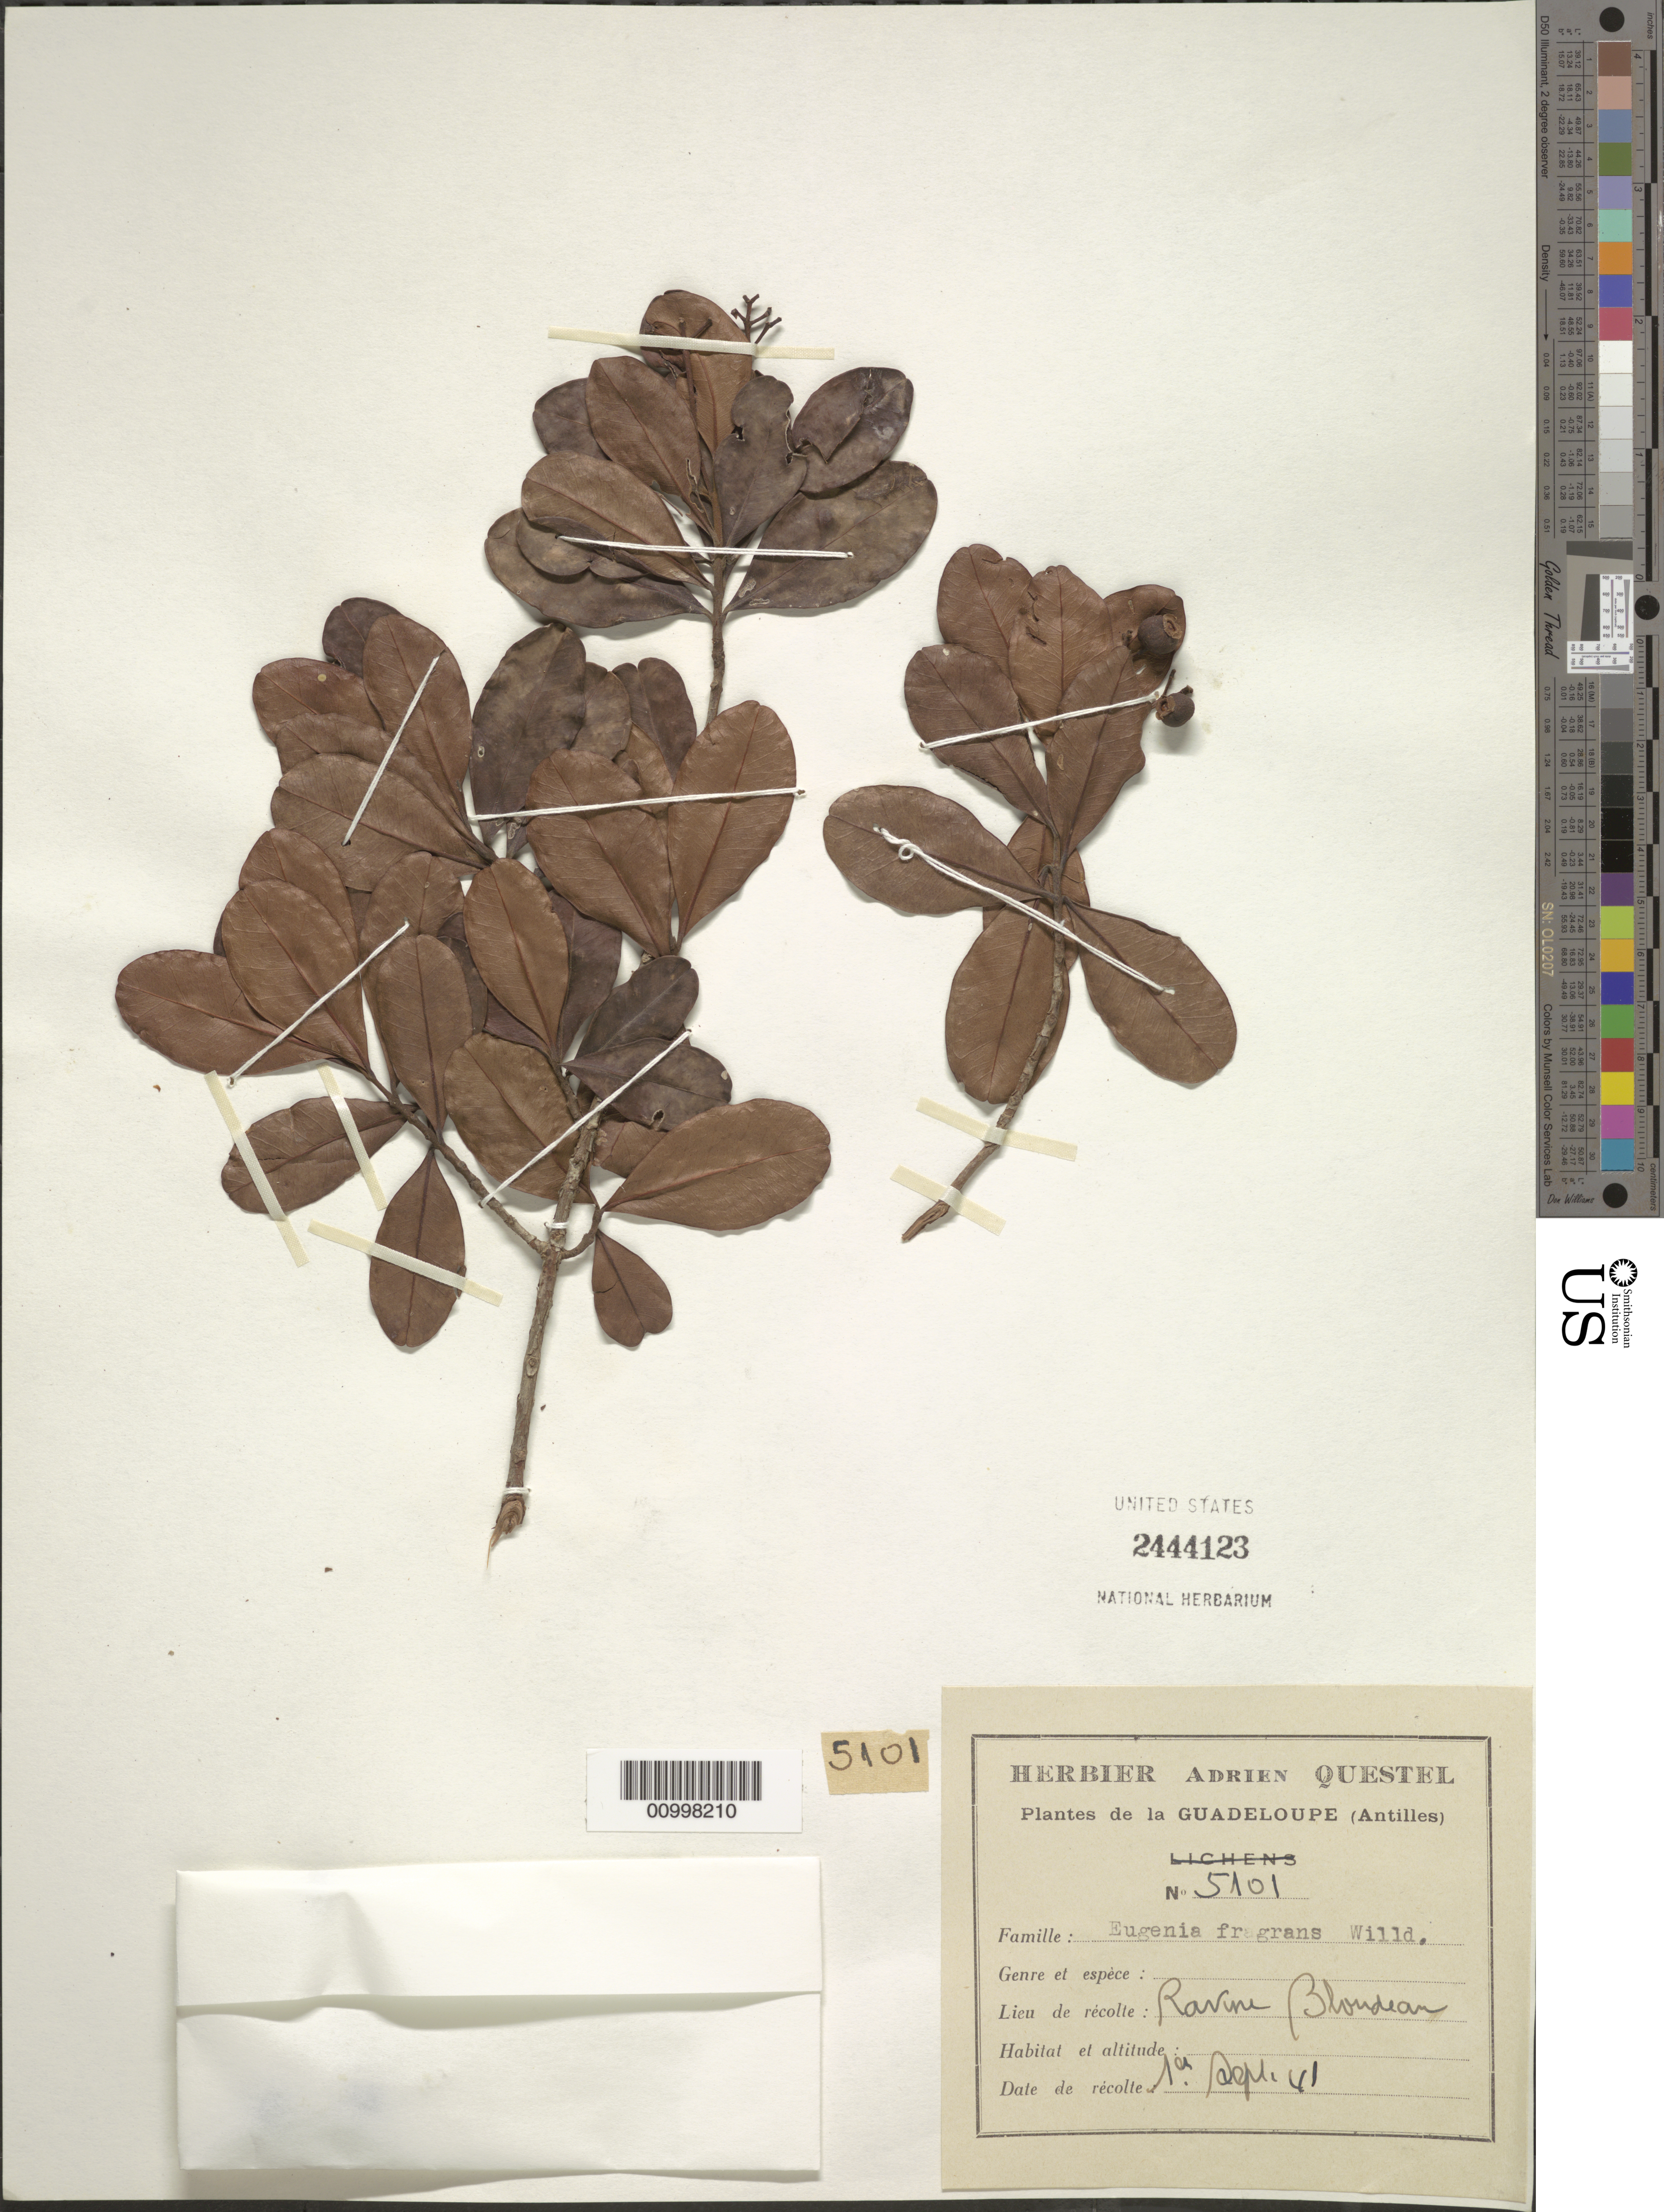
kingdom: Plantae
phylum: Tracheophyta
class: Magnoliopsida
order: Myrtales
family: Myrtaceae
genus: Myrcianthes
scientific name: Myrcianthes fragrans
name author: (Sw.) McVaugh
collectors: A. Questel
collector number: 5101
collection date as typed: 01 Sep 1941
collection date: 1941-09-01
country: Guadeloupe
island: Basse Terre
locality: Ravine Blondeau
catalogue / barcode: US 2444123